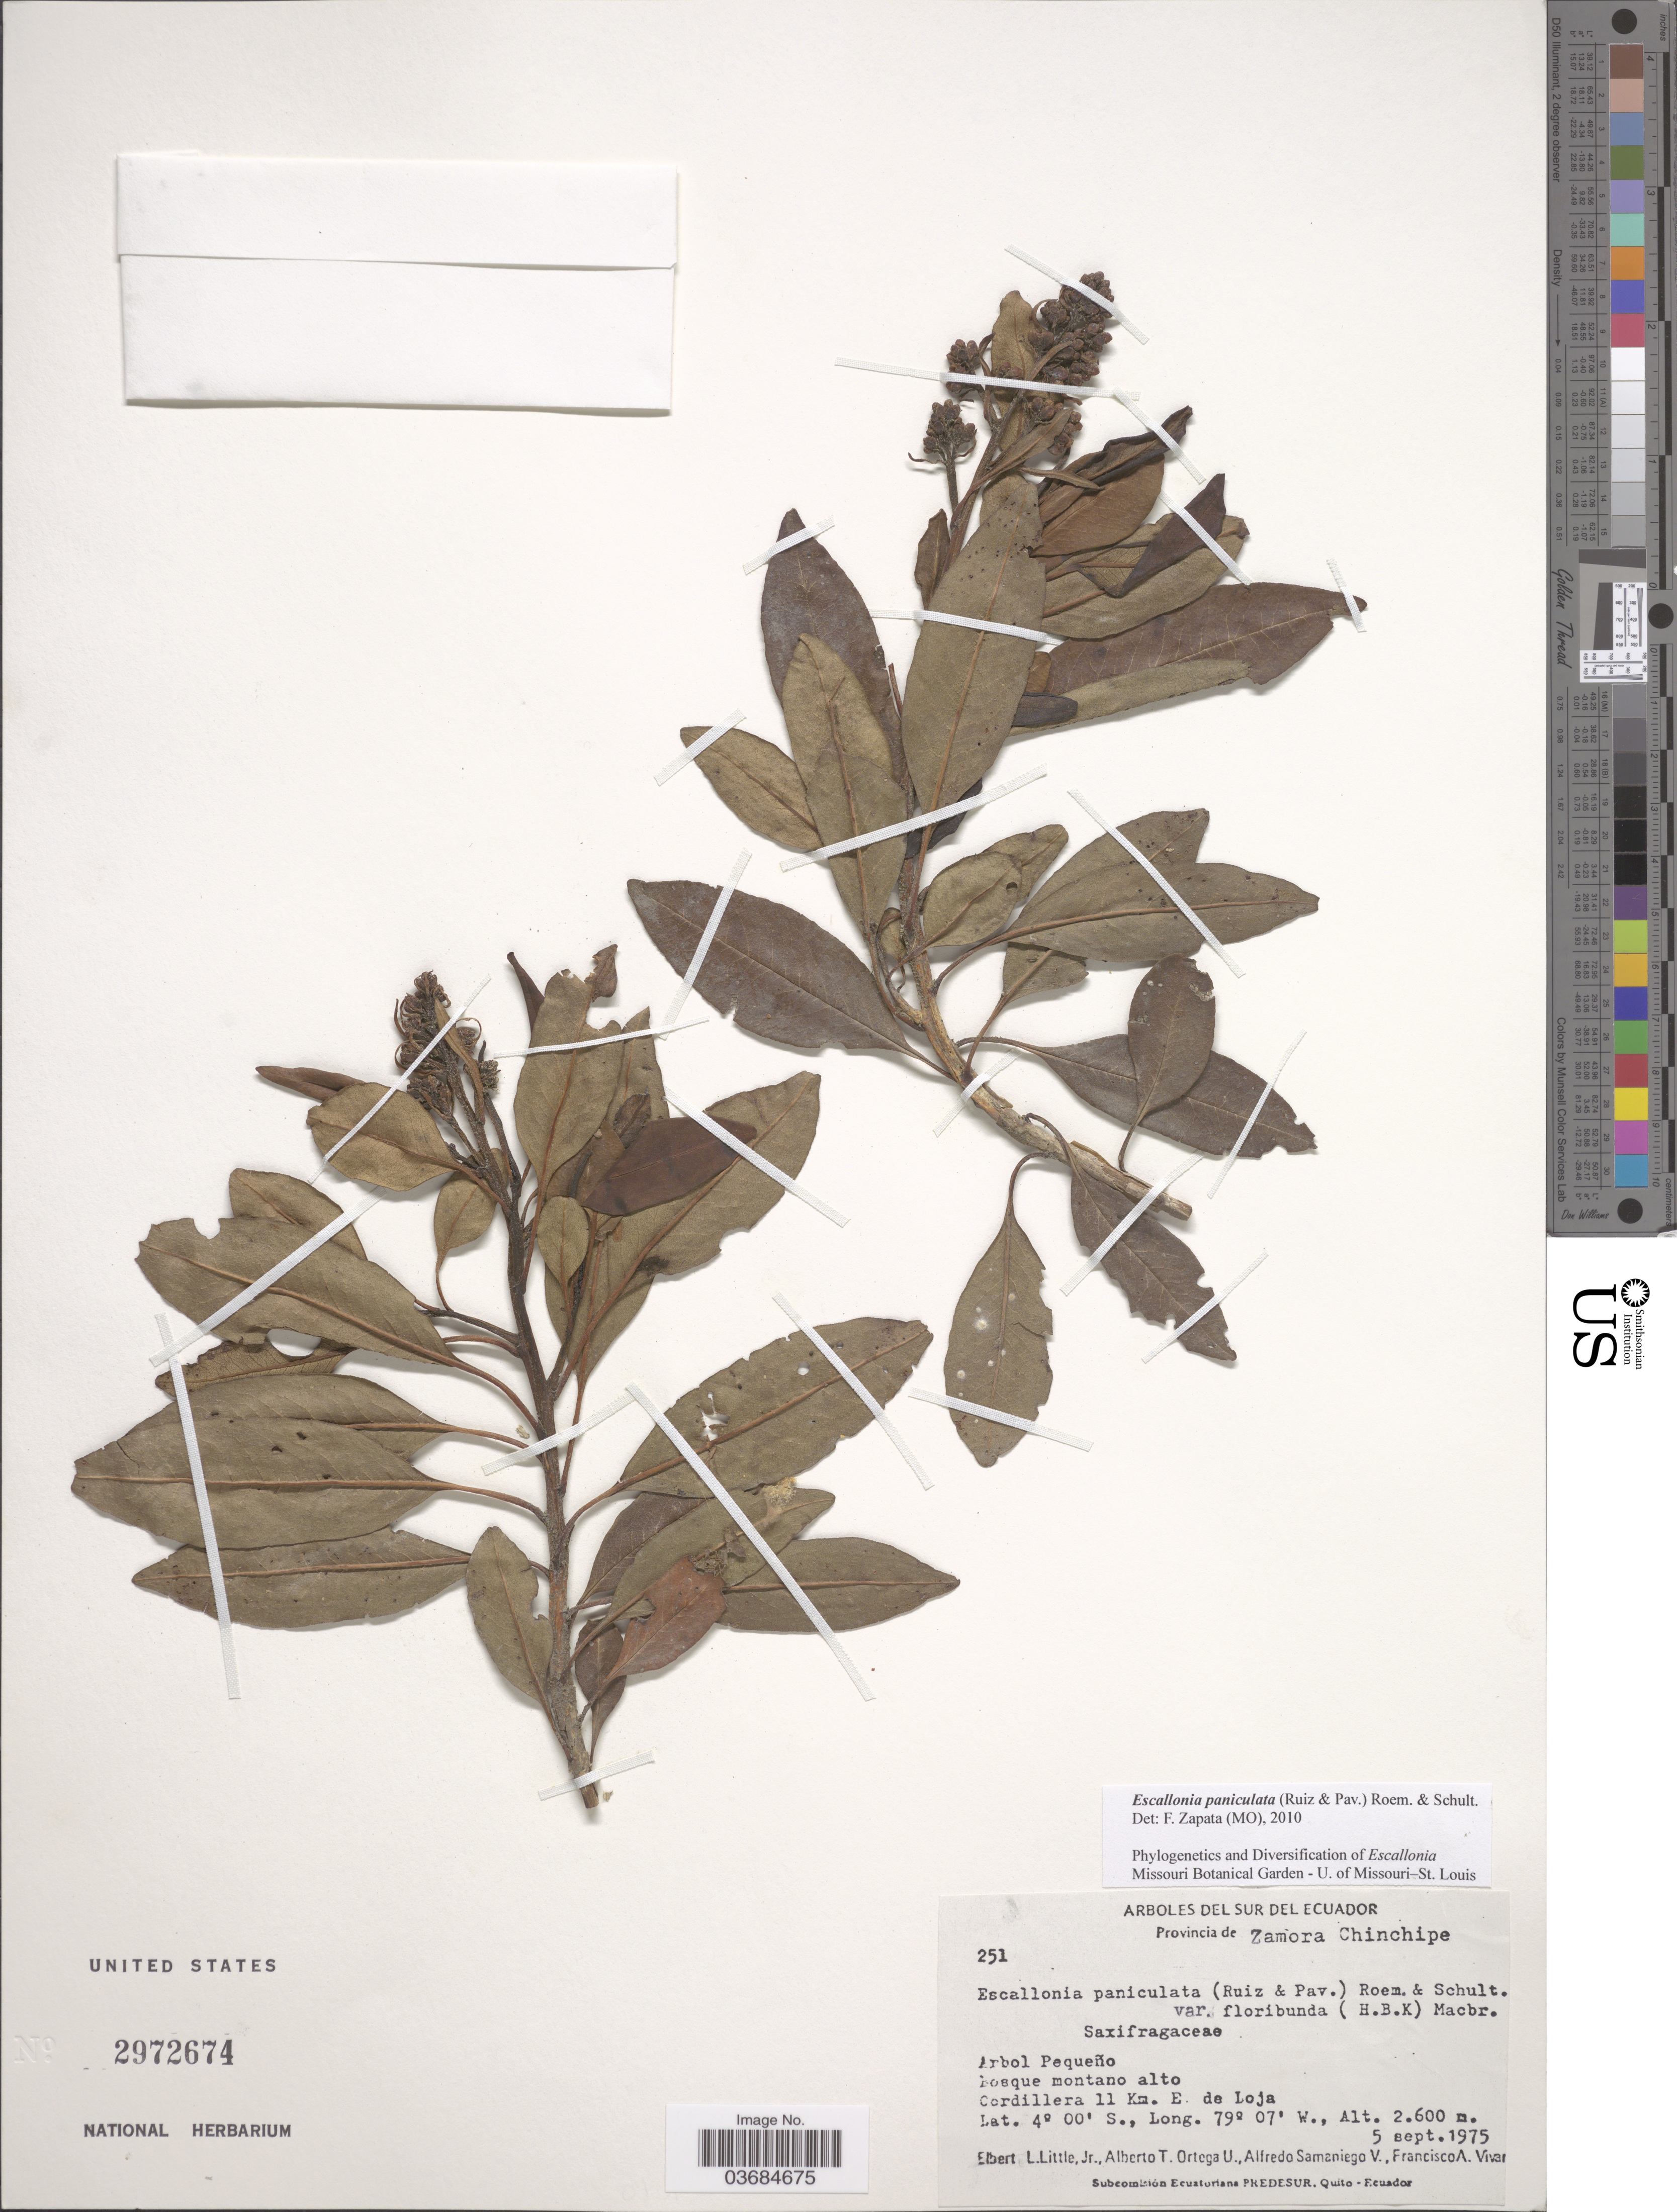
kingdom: Plantae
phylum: Tracheophyta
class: Magnoliopsida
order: Escalloniales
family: Escalloniaceae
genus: Escallonia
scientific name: Escallonia paniculata var. paniculata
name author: (Ruiz & Pav.) Roem. & Schult.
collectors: E. L. Little, A. T. Ortega U., A. Samaniego V. & F. A. Vivar C.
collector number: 251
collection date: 1975-09-05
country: Ecuador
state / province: Zamora-Chinchipe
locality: Cordillera 11 Km. E de Loja.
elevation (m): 2600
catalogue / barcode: US 2972674